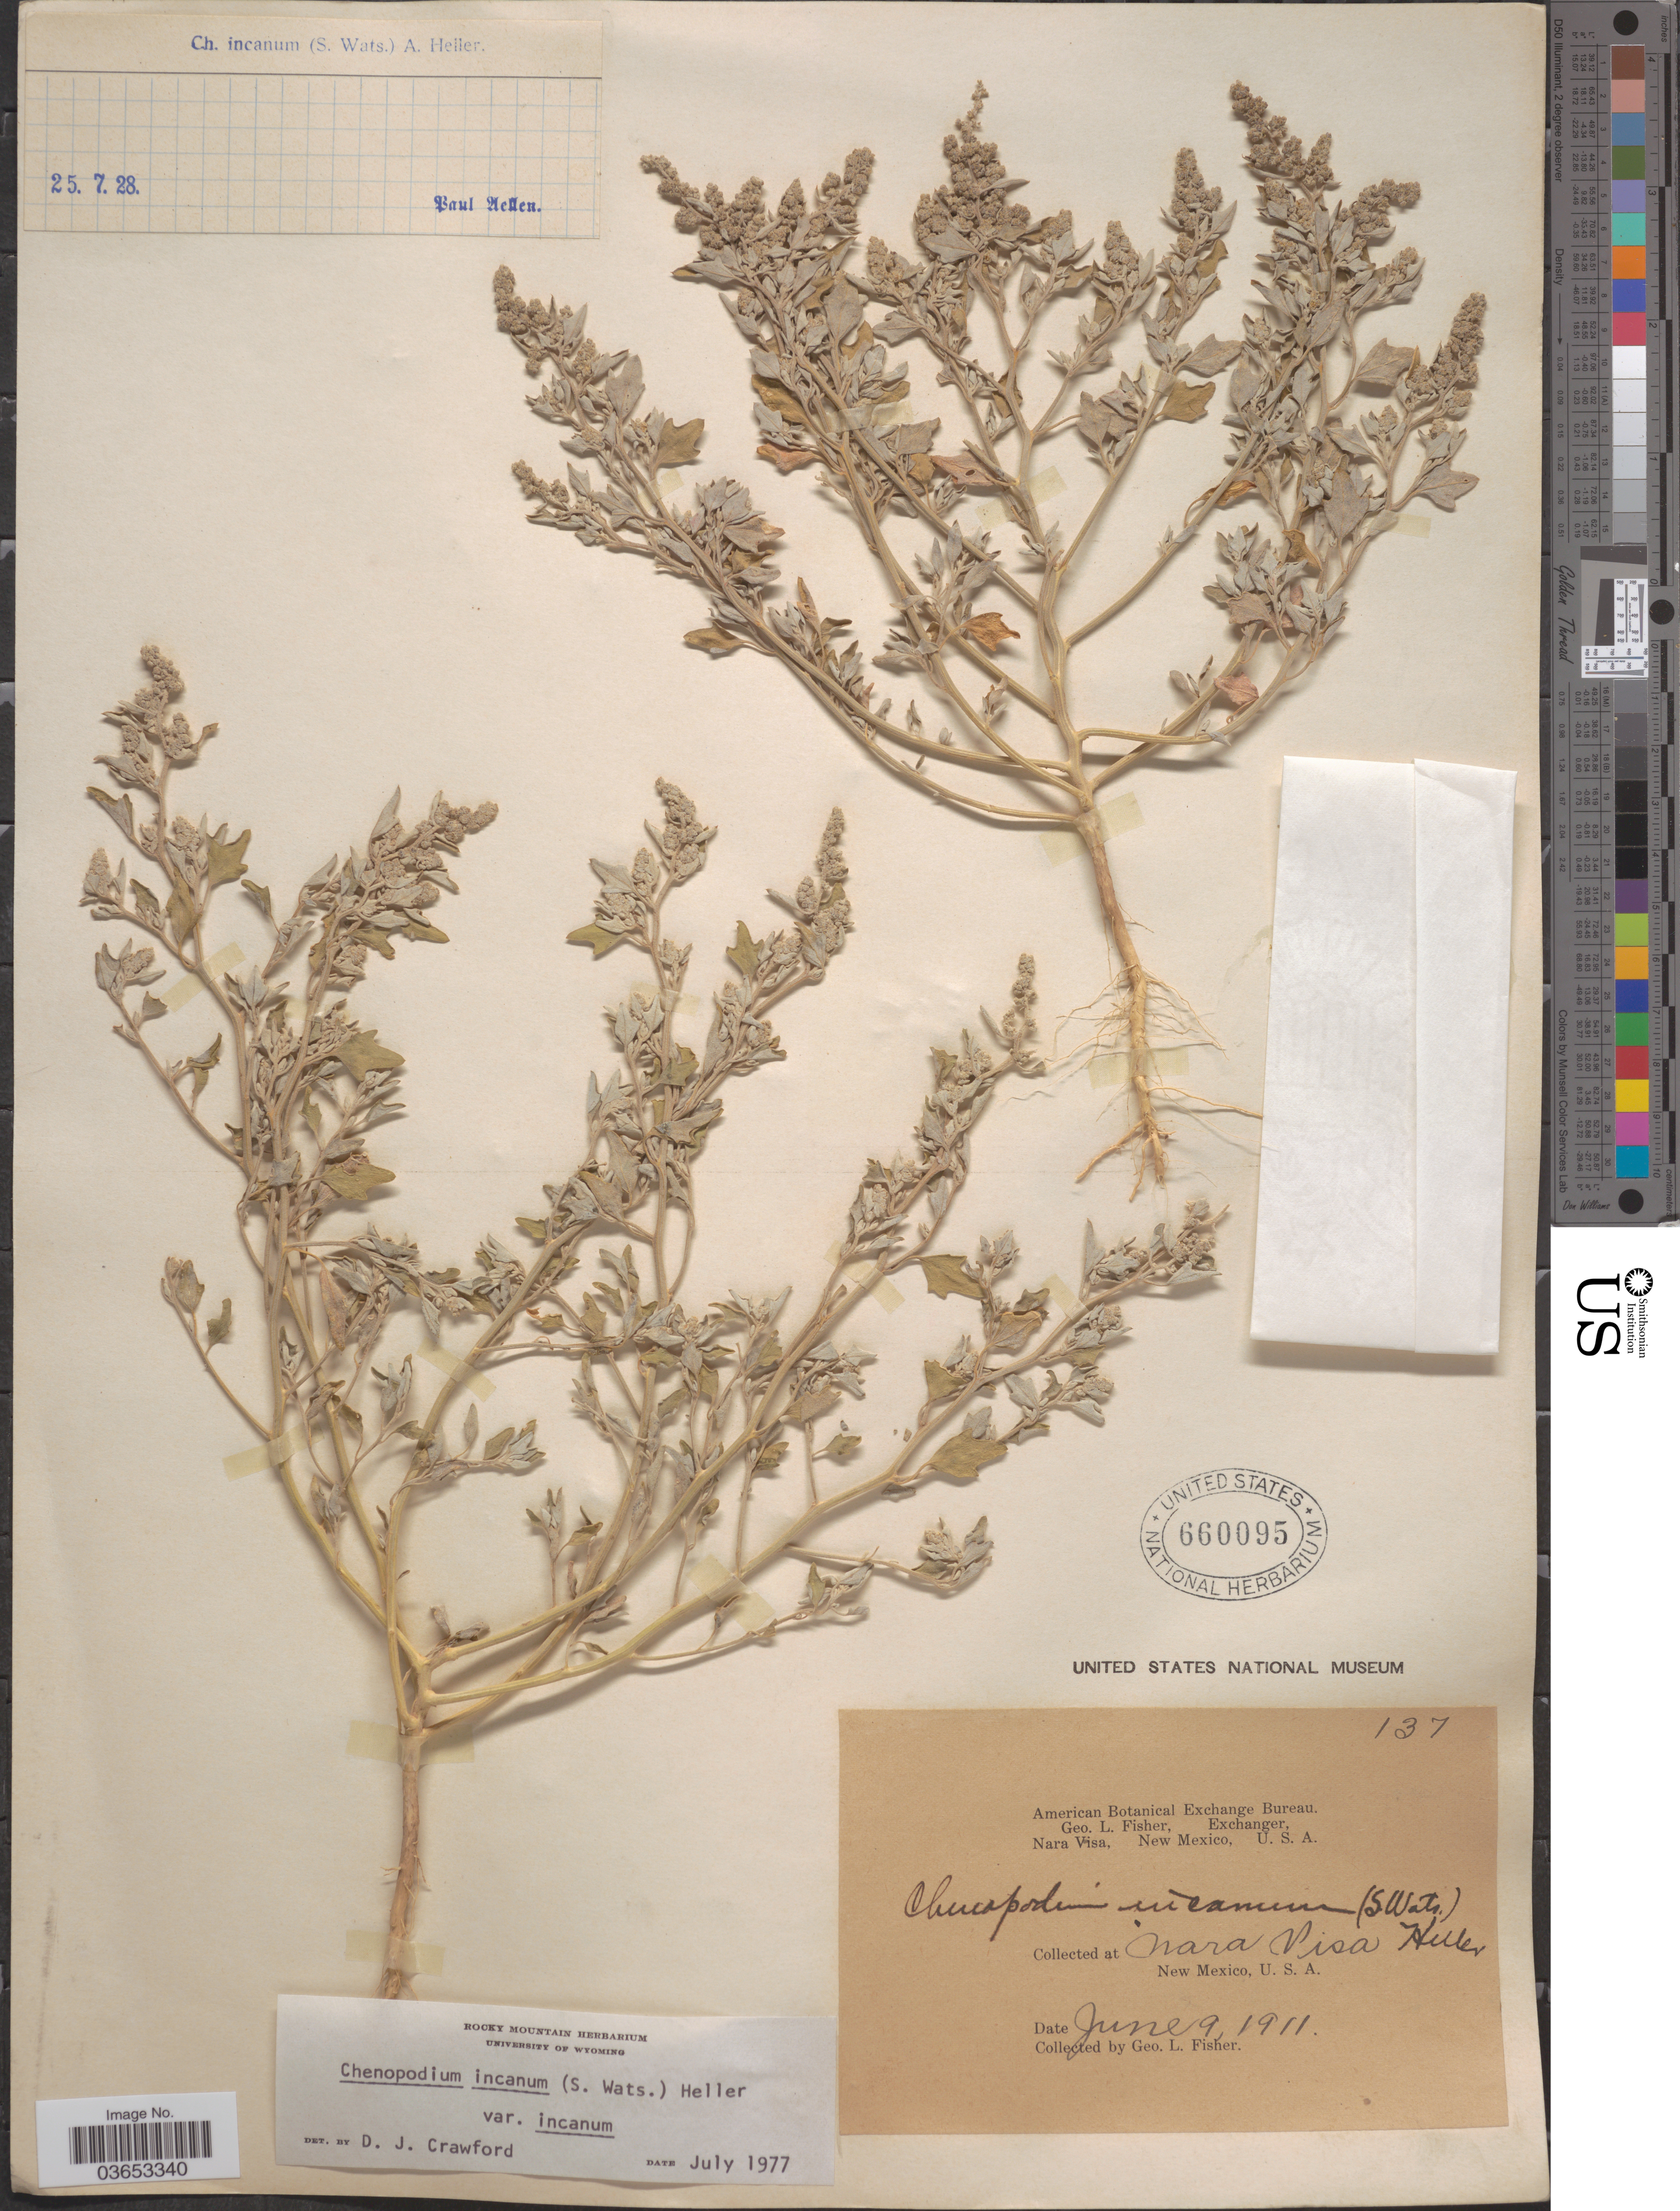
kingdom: Plantae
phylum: Tracheophyta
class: Magnoliopsida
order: Caryophyllales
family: Amaranthaceae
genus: Chenopodium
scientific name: Chenopodium incanum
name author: (S. Watson) A. Heller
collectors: G. L. Fisher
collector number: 137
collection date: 1911-06-09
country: United States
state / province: New Mexico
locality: Nara Visa.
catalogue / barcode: US 660095